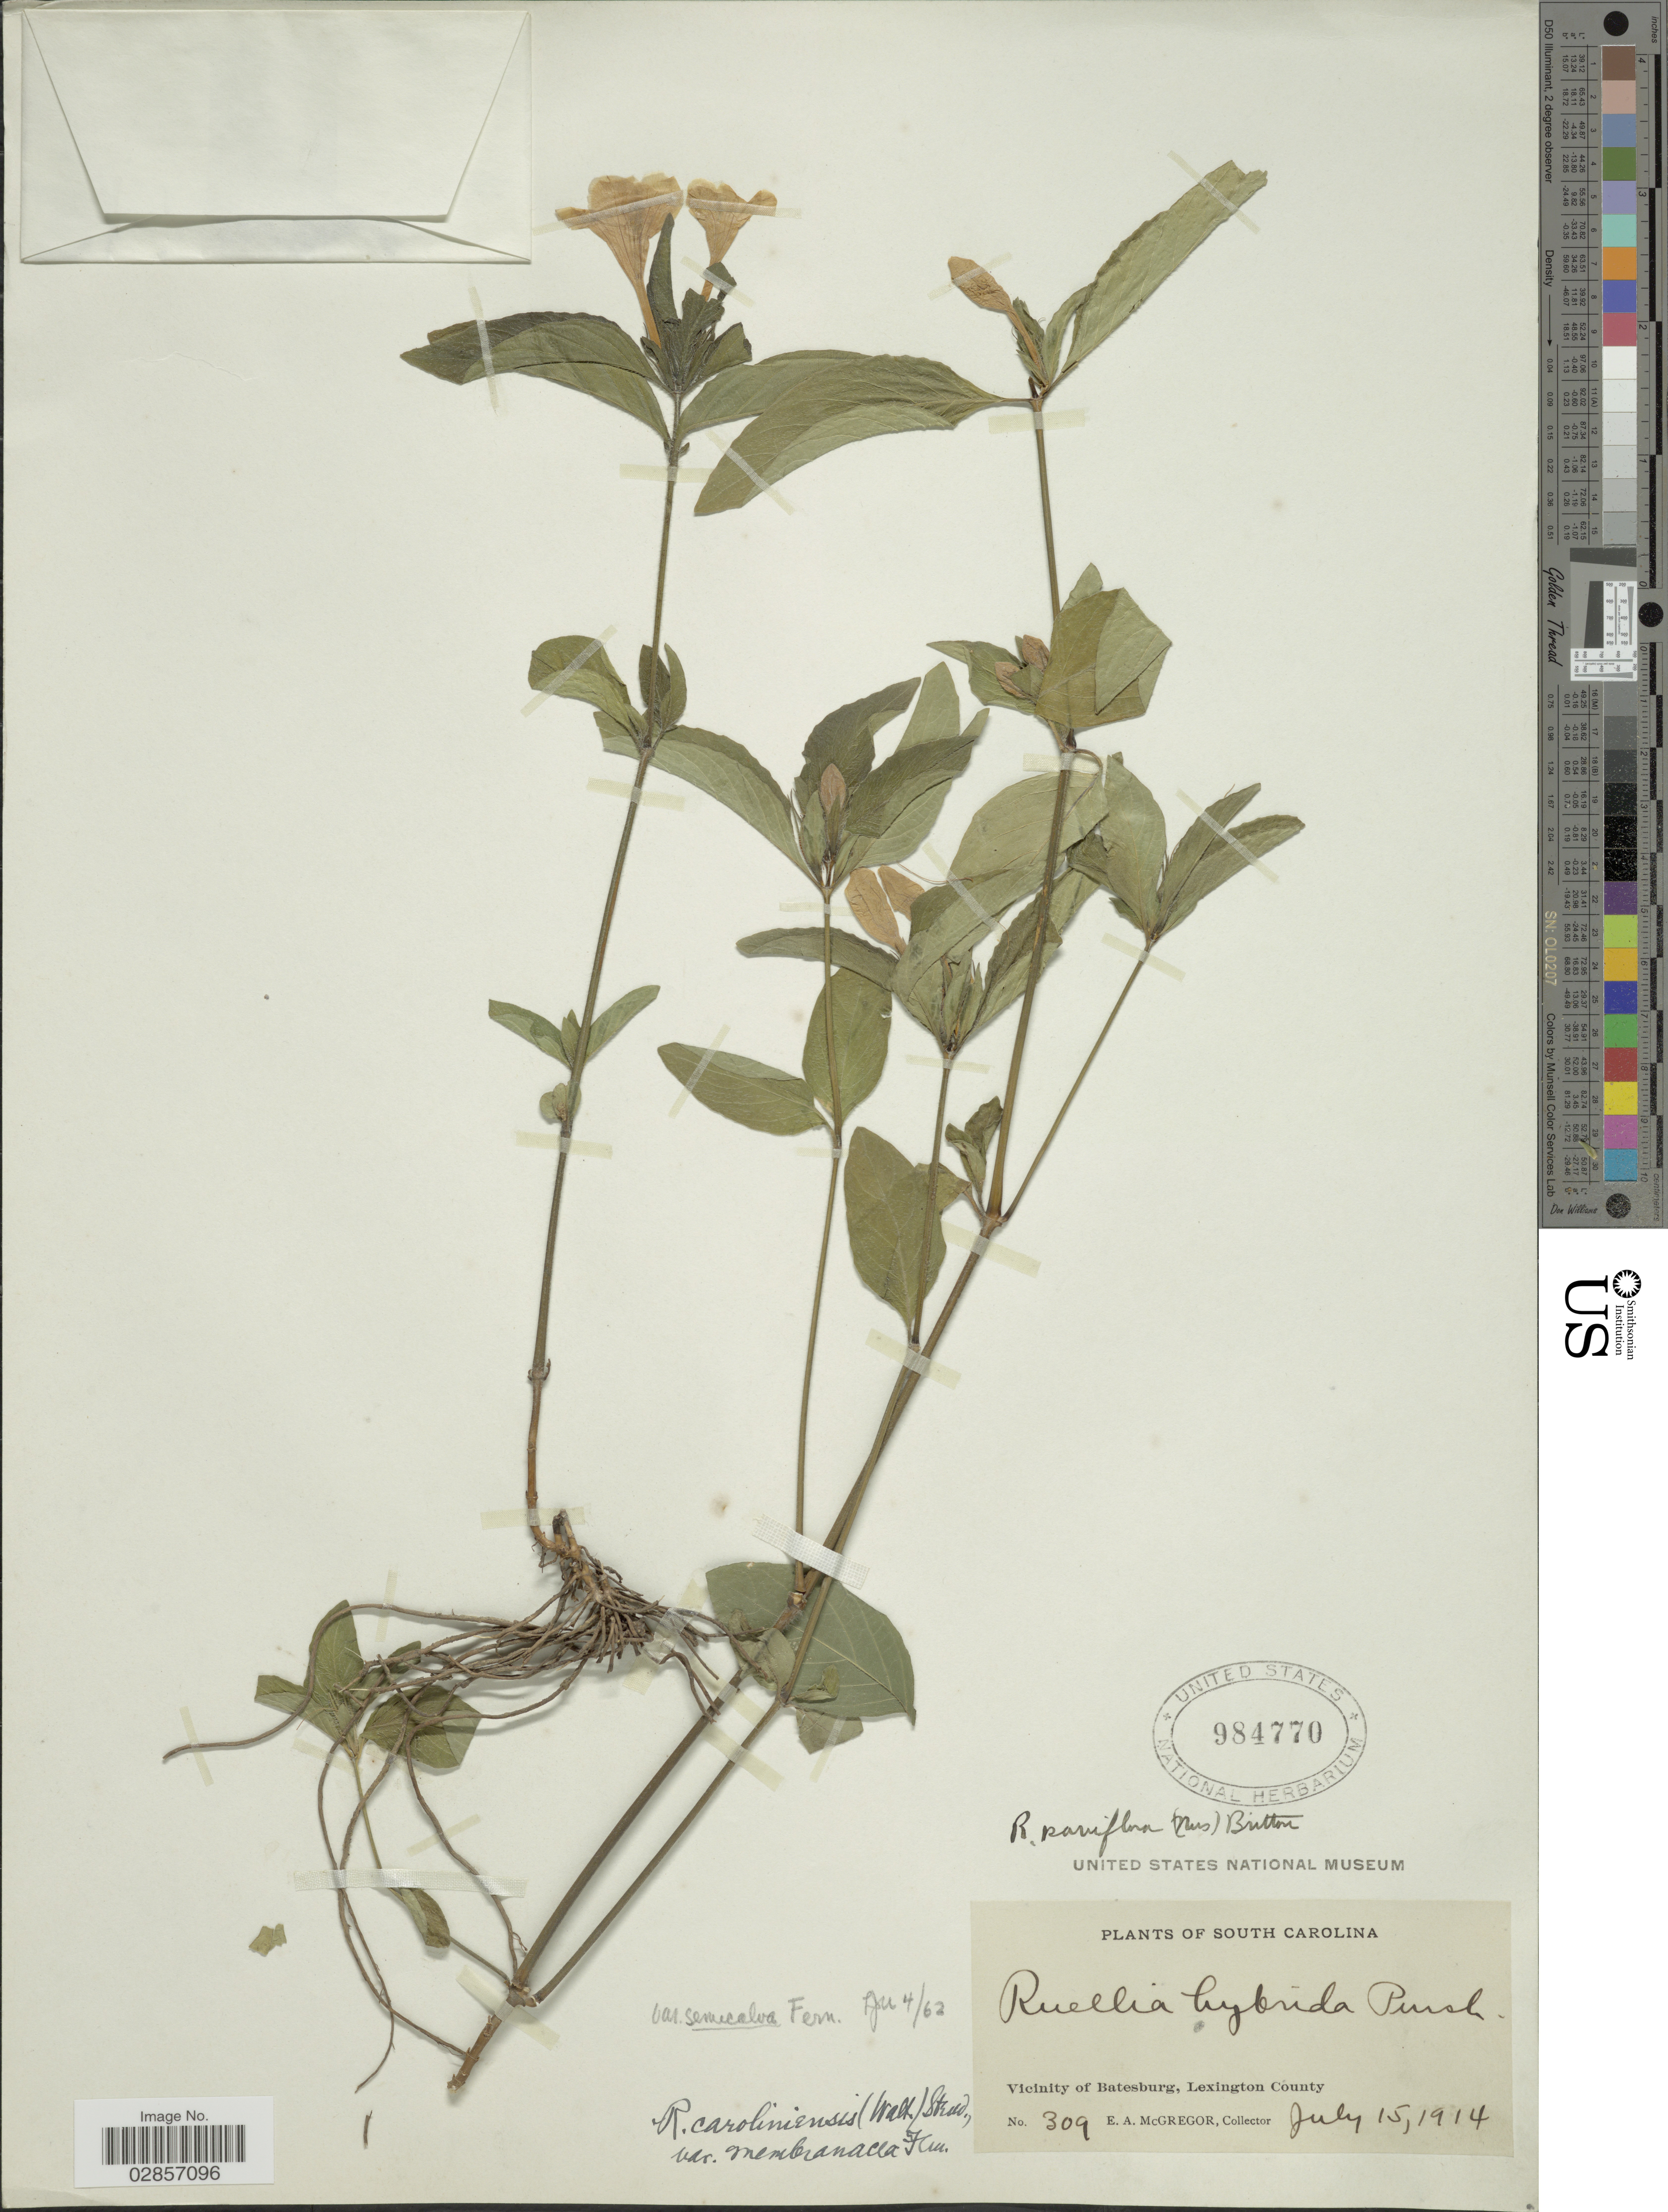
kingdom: Plantae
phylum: Tracheophyta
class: Magnoliopsida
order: Lamiales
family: Acanthaceae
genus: Ruellia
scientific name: Ruellia caroliniensis var. semicalva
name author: Fernald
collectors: E. A. McGregor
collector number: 309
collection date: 1914-07-15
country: United States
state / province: South Carolina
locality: Vicinity of Batesburg, Lexington County.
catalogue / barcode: US 984770